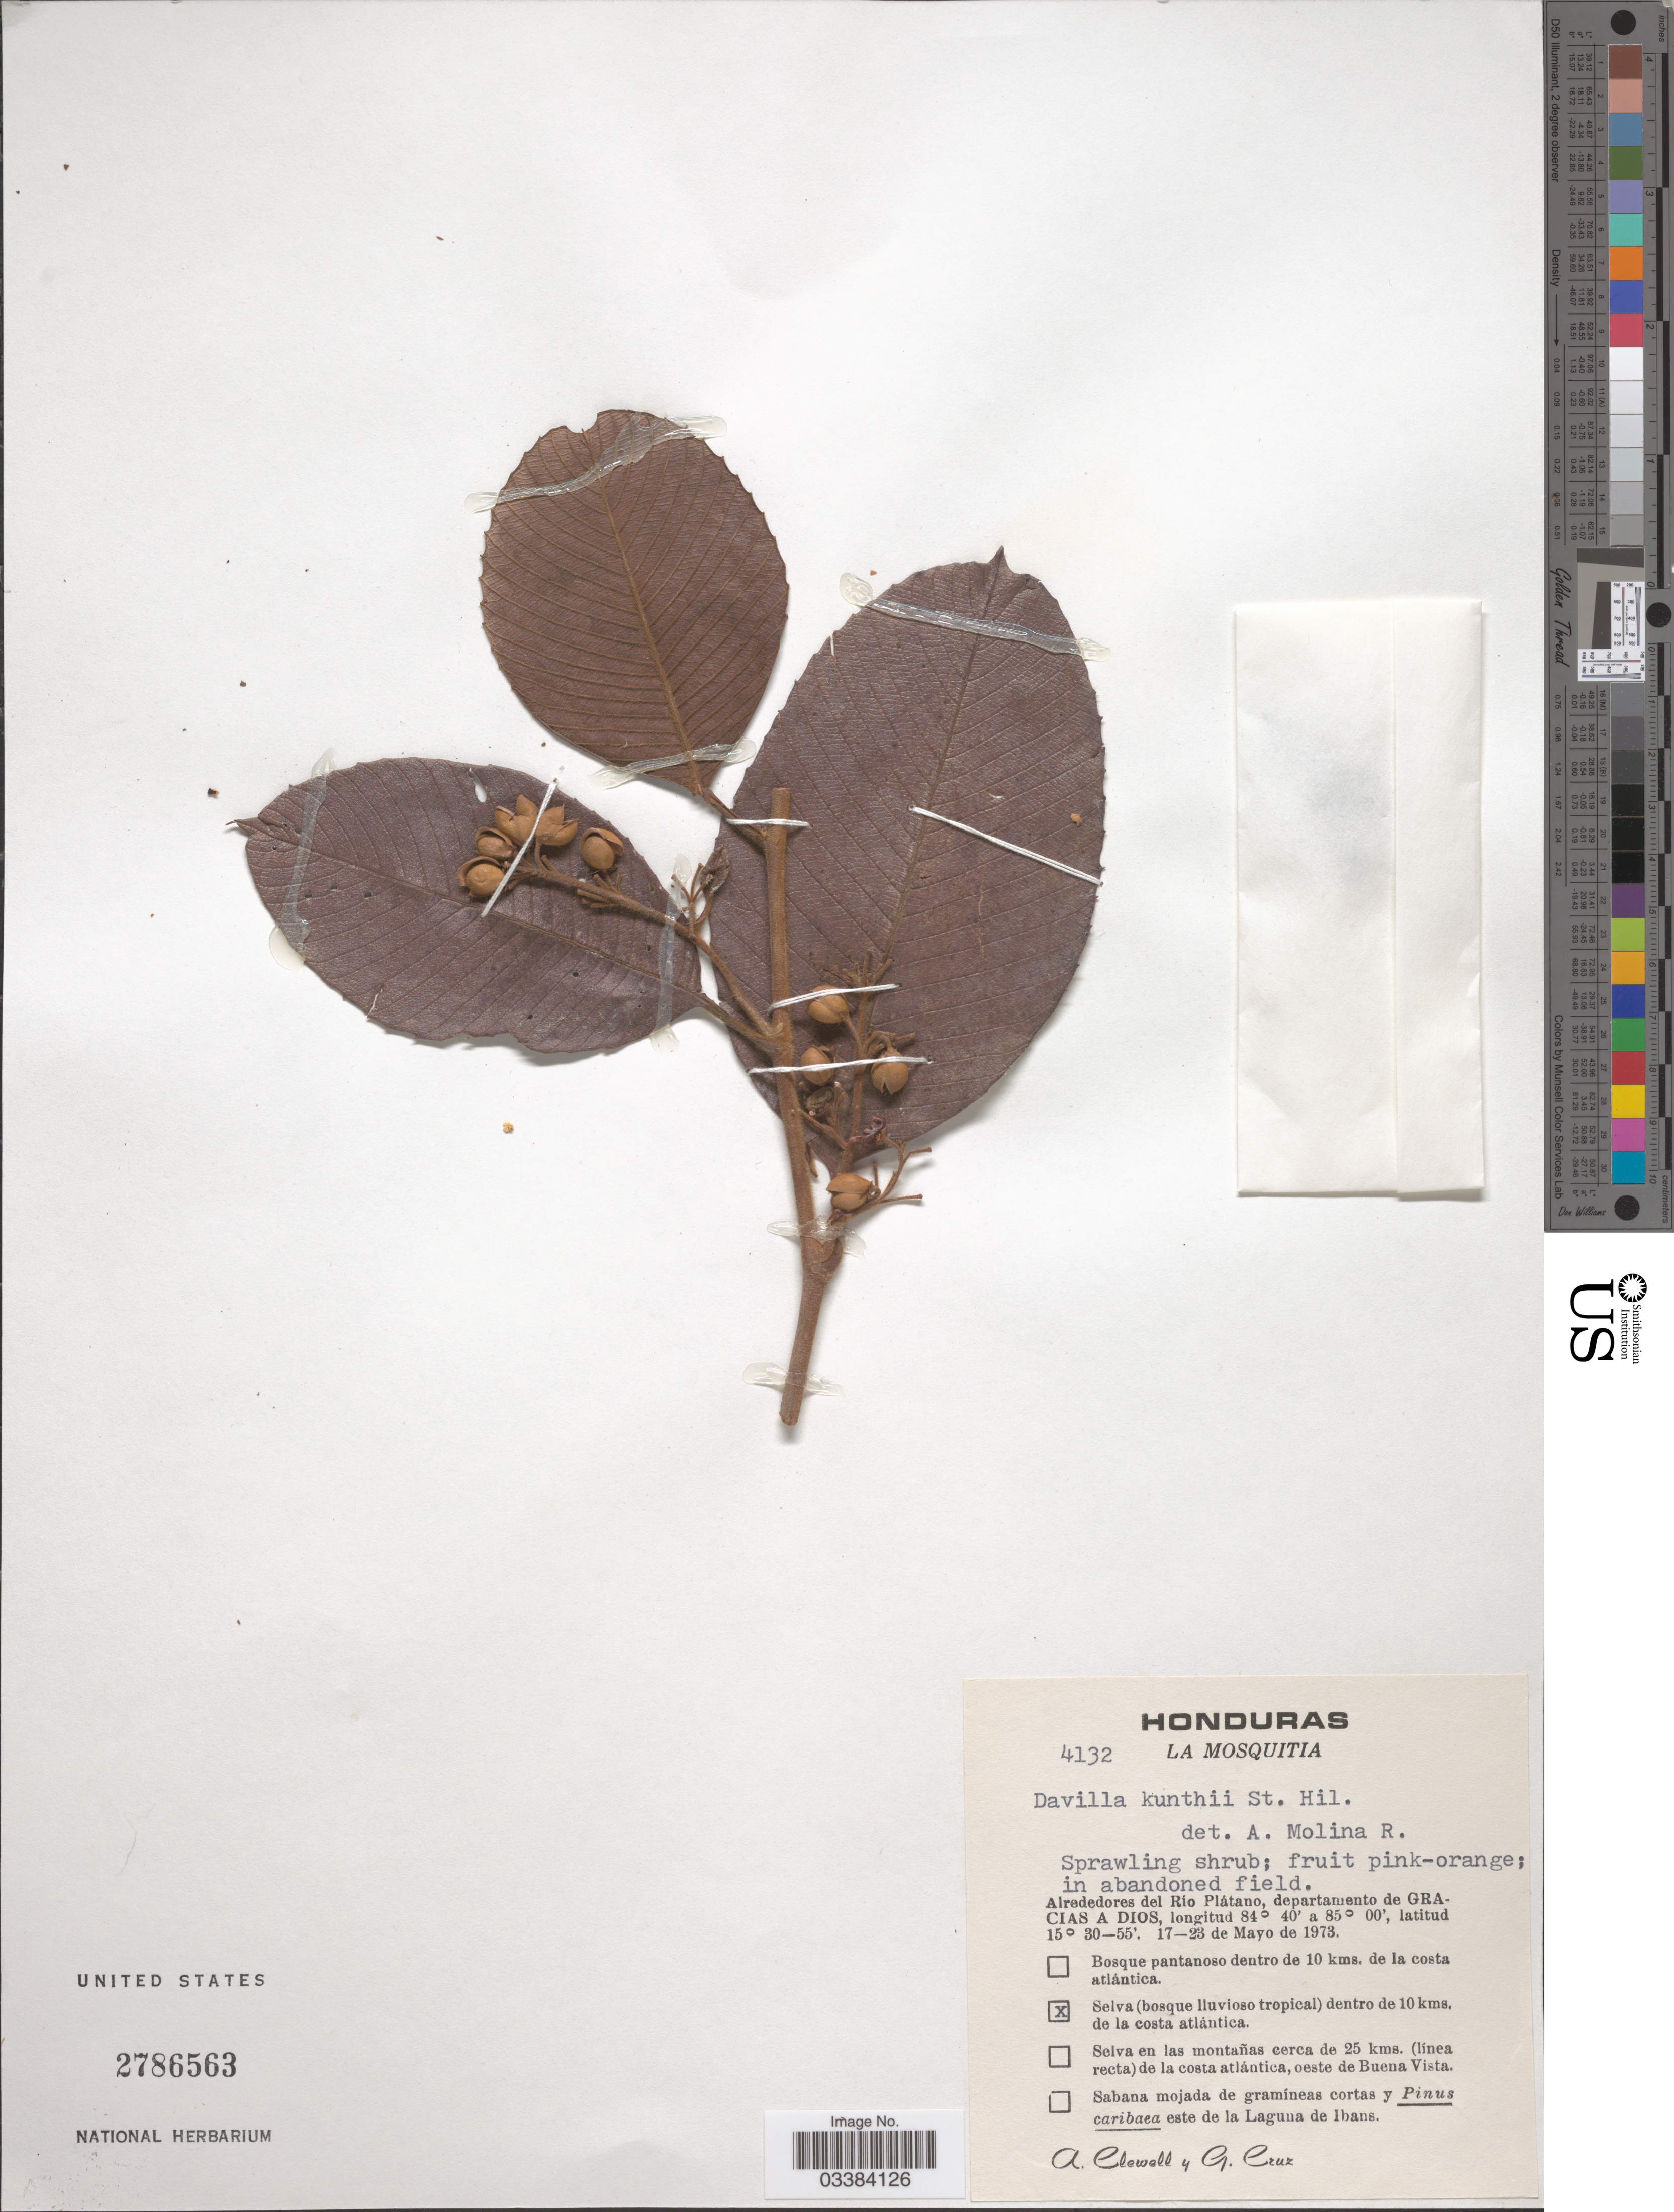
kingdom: Plantae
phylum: Tracheophyta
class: Magnoliopsida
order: Dilleniales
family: Dilleniaceae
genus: Davilla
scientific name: Davilla kunthii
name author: A. St.-Hil.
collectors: A. Clewell & G. Cruz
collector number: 4132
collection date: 1973-05-17/1973-05-23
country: Honduras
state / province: Gracias de Dios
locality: La Mosquitia. Alrededores del Río Plátano, departamento de Gracias a Dios. Selva (bosque lluvioso tropical) dentro de 10 kms. de la costa atlántica.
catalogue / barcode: US 2786563